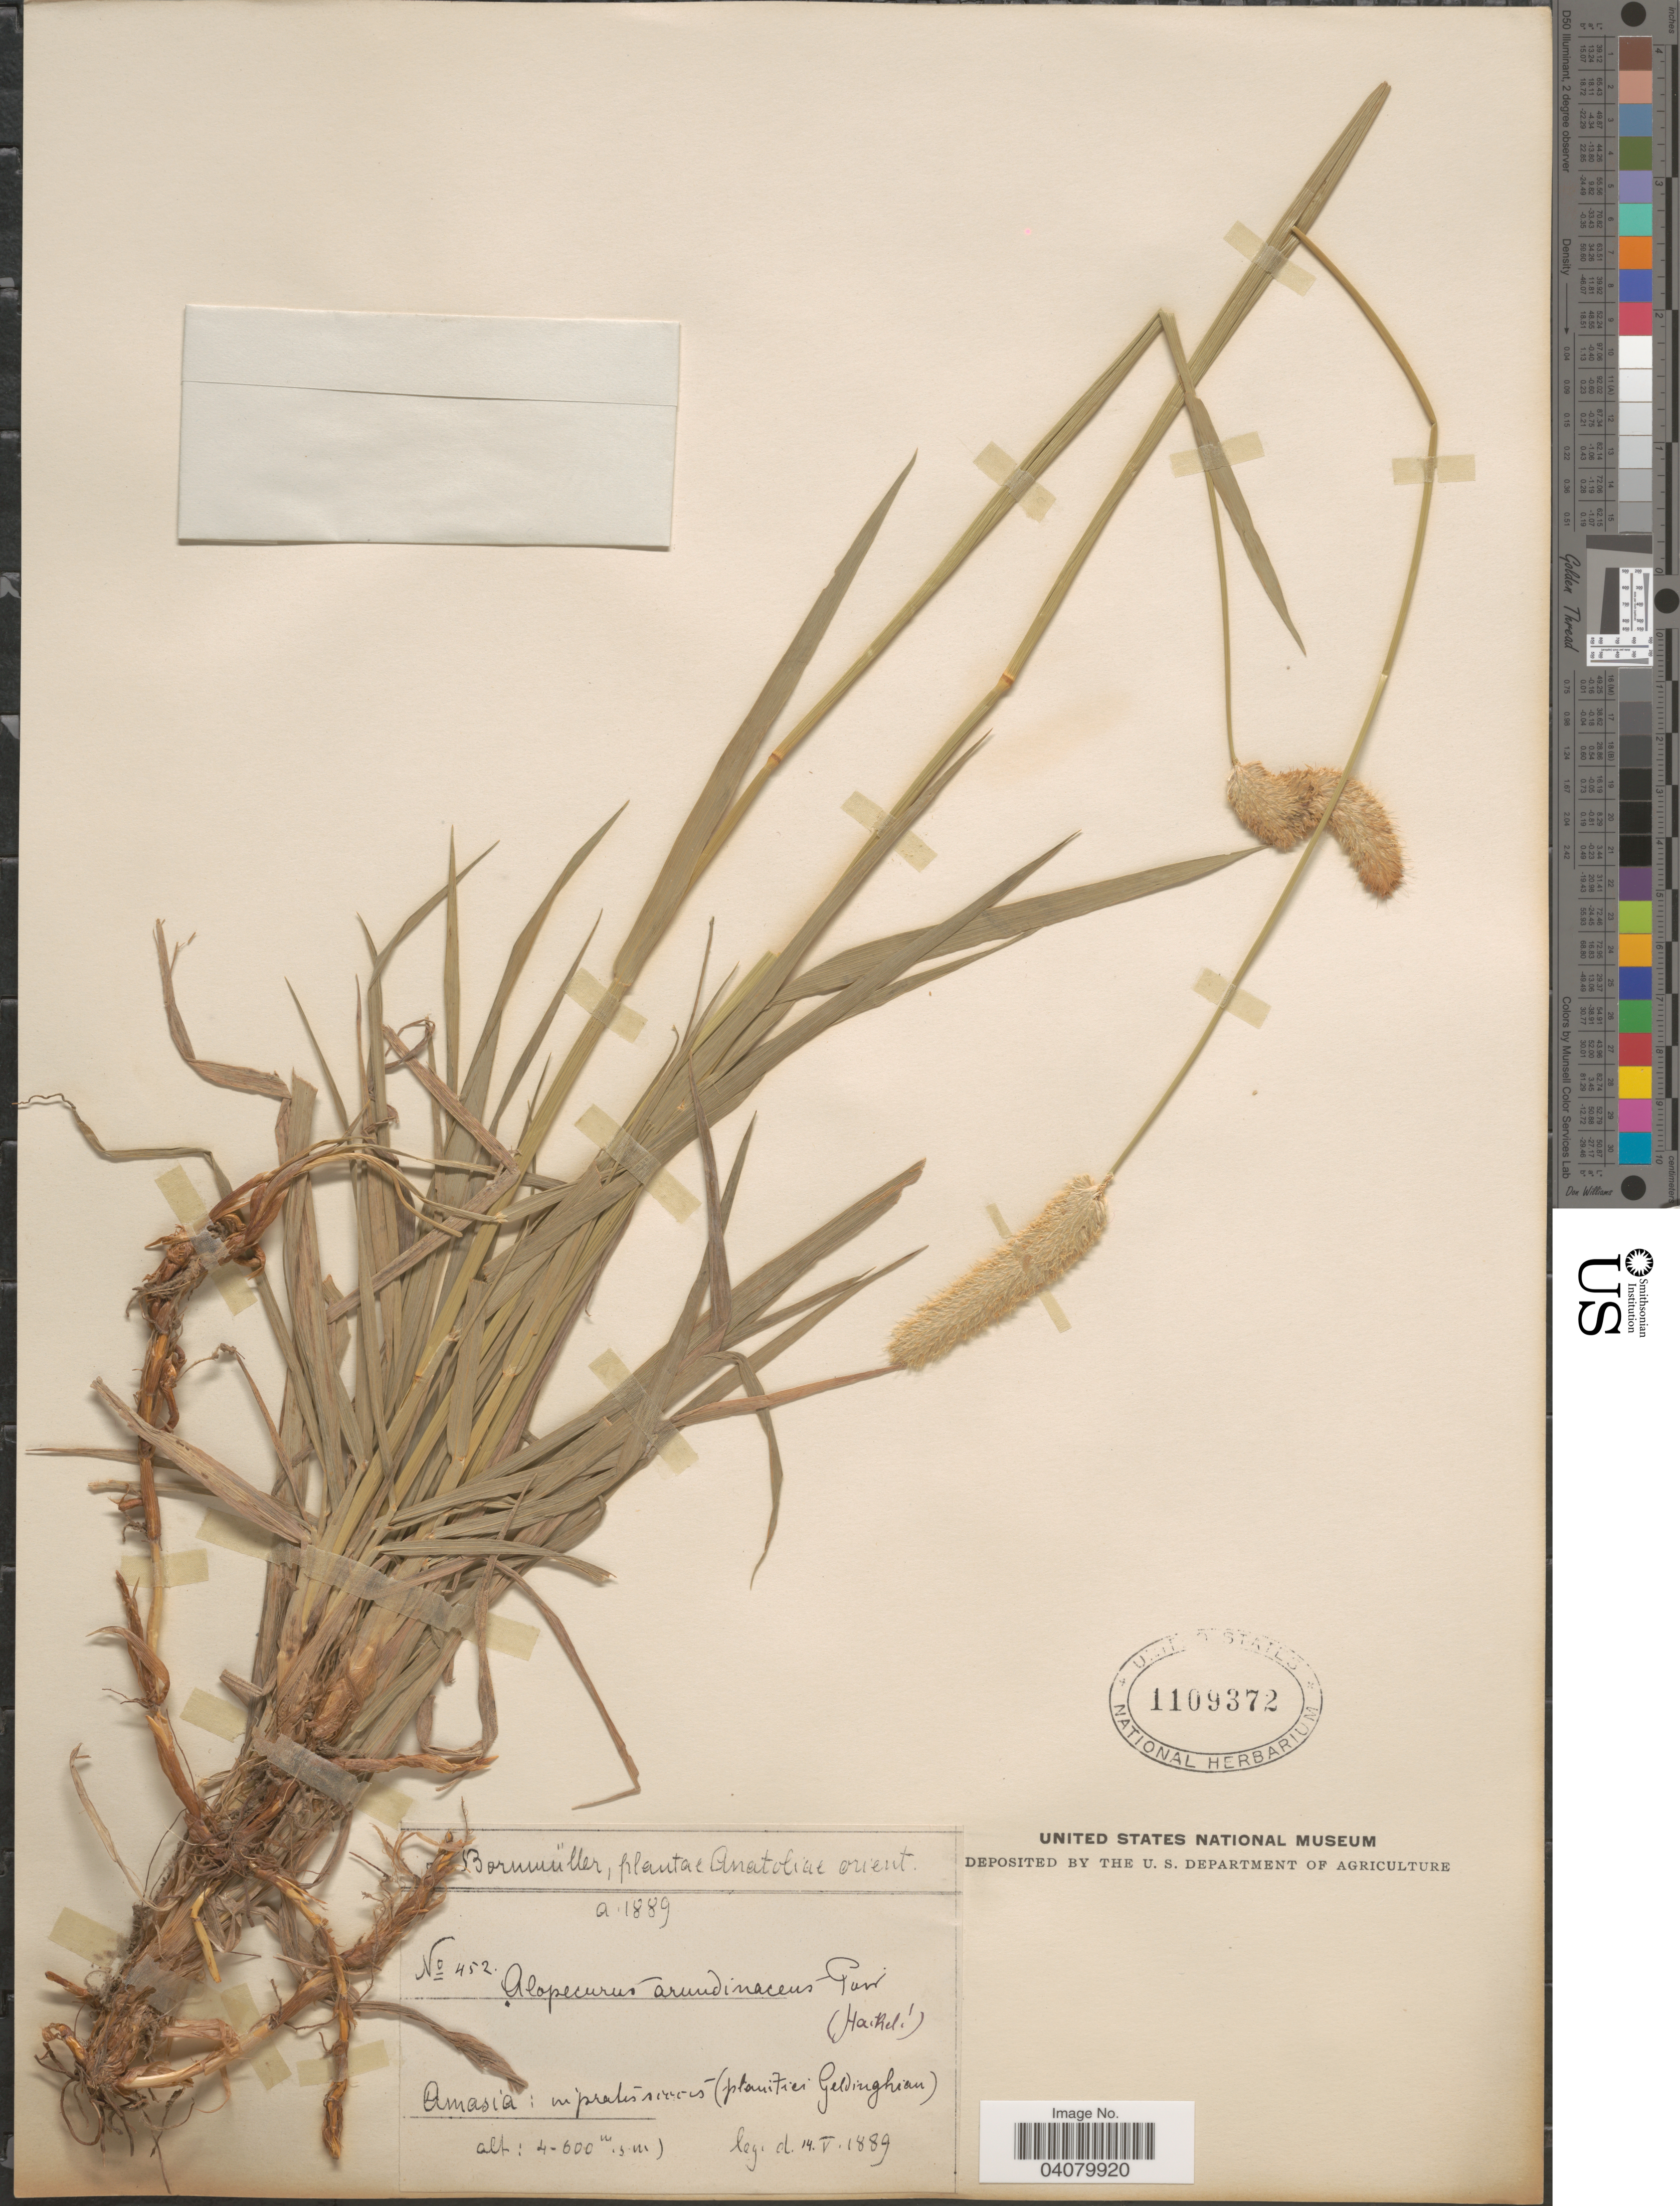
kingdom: Plantae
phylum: Tracheophyta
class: Liliopsida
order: Poales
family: Poaceae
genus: Alopecurus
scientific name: Alopecurus arundinaceus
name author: Poir.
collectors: J. Bornmüller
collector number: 452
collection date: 1889-05-14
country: Turkey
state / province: Amasya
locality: Plantae Anatoliae orient. Amasia: in pratis siccis (planitici Geldinghian).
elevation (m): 400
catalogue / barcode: US 1109372